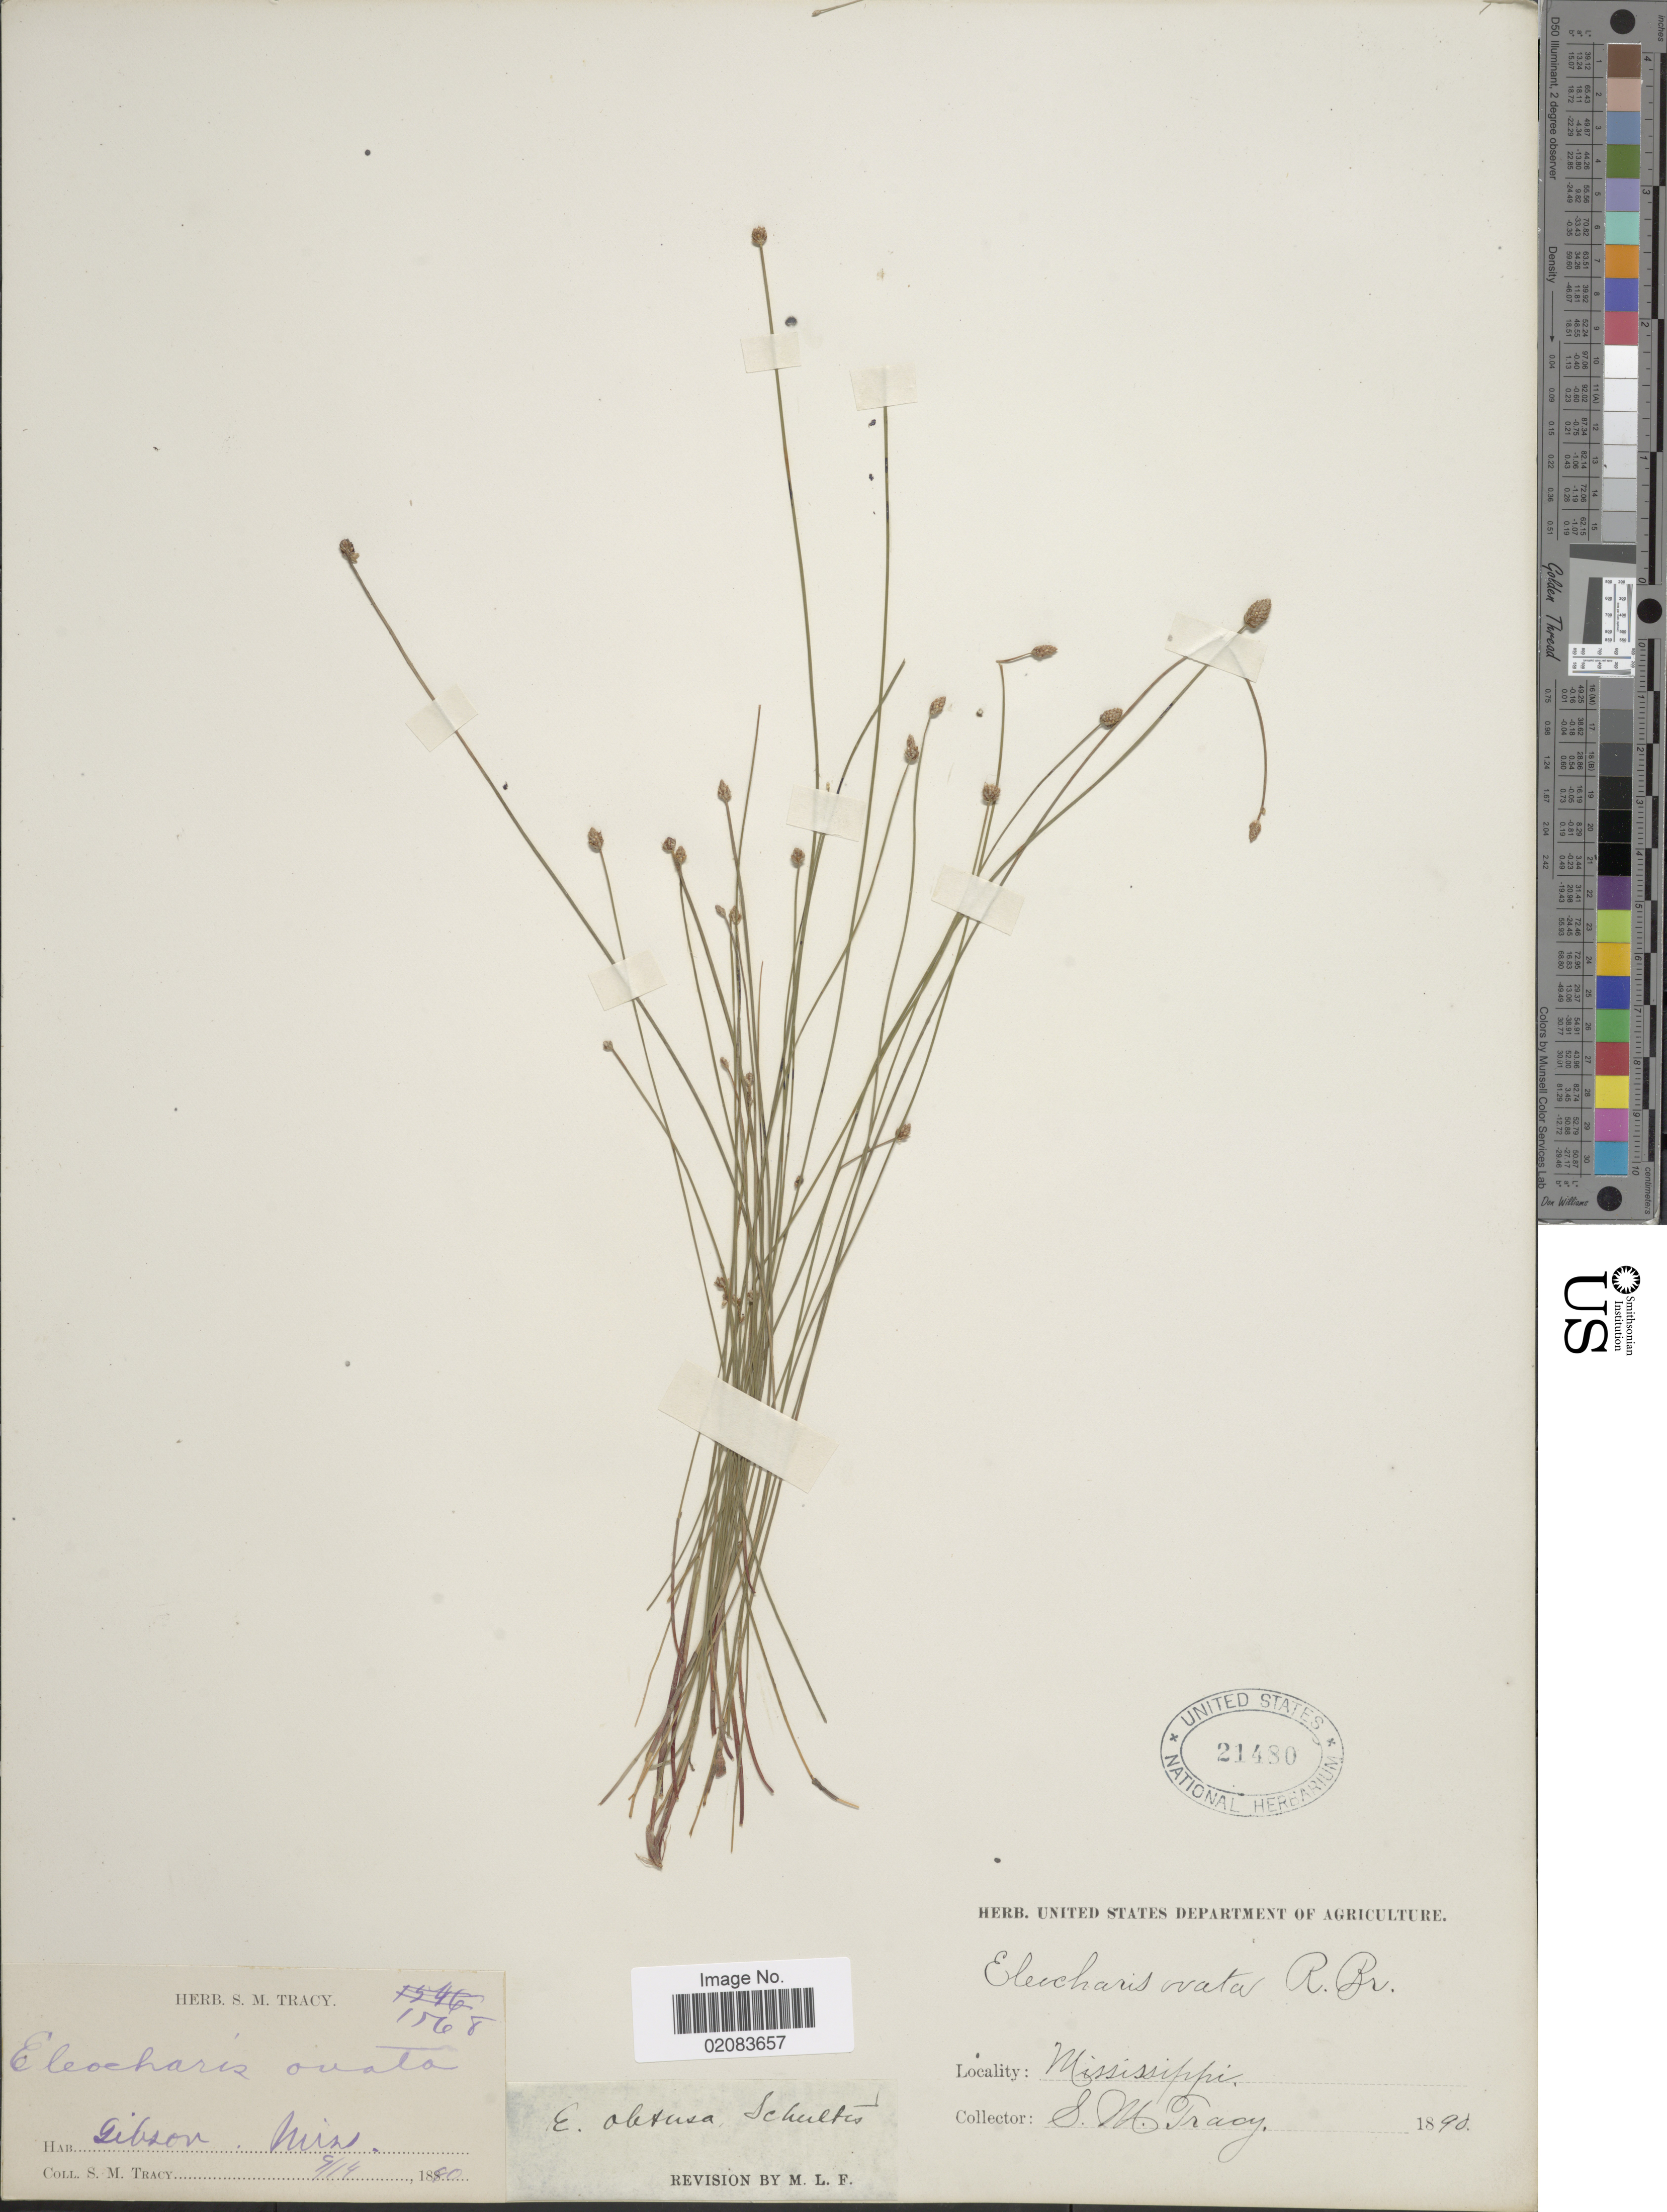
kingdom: Plantae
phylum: Tracheophyta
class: Liliopsida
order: Poales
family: Cyperaceae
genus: Eleocharis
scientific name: Eleocharis obtusa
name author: (Willd.) Schult.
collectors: S. M. Tracy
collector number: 1568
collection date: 1890-09-14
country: United States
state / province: Mississippi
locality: Gibson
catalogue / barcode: US 21480